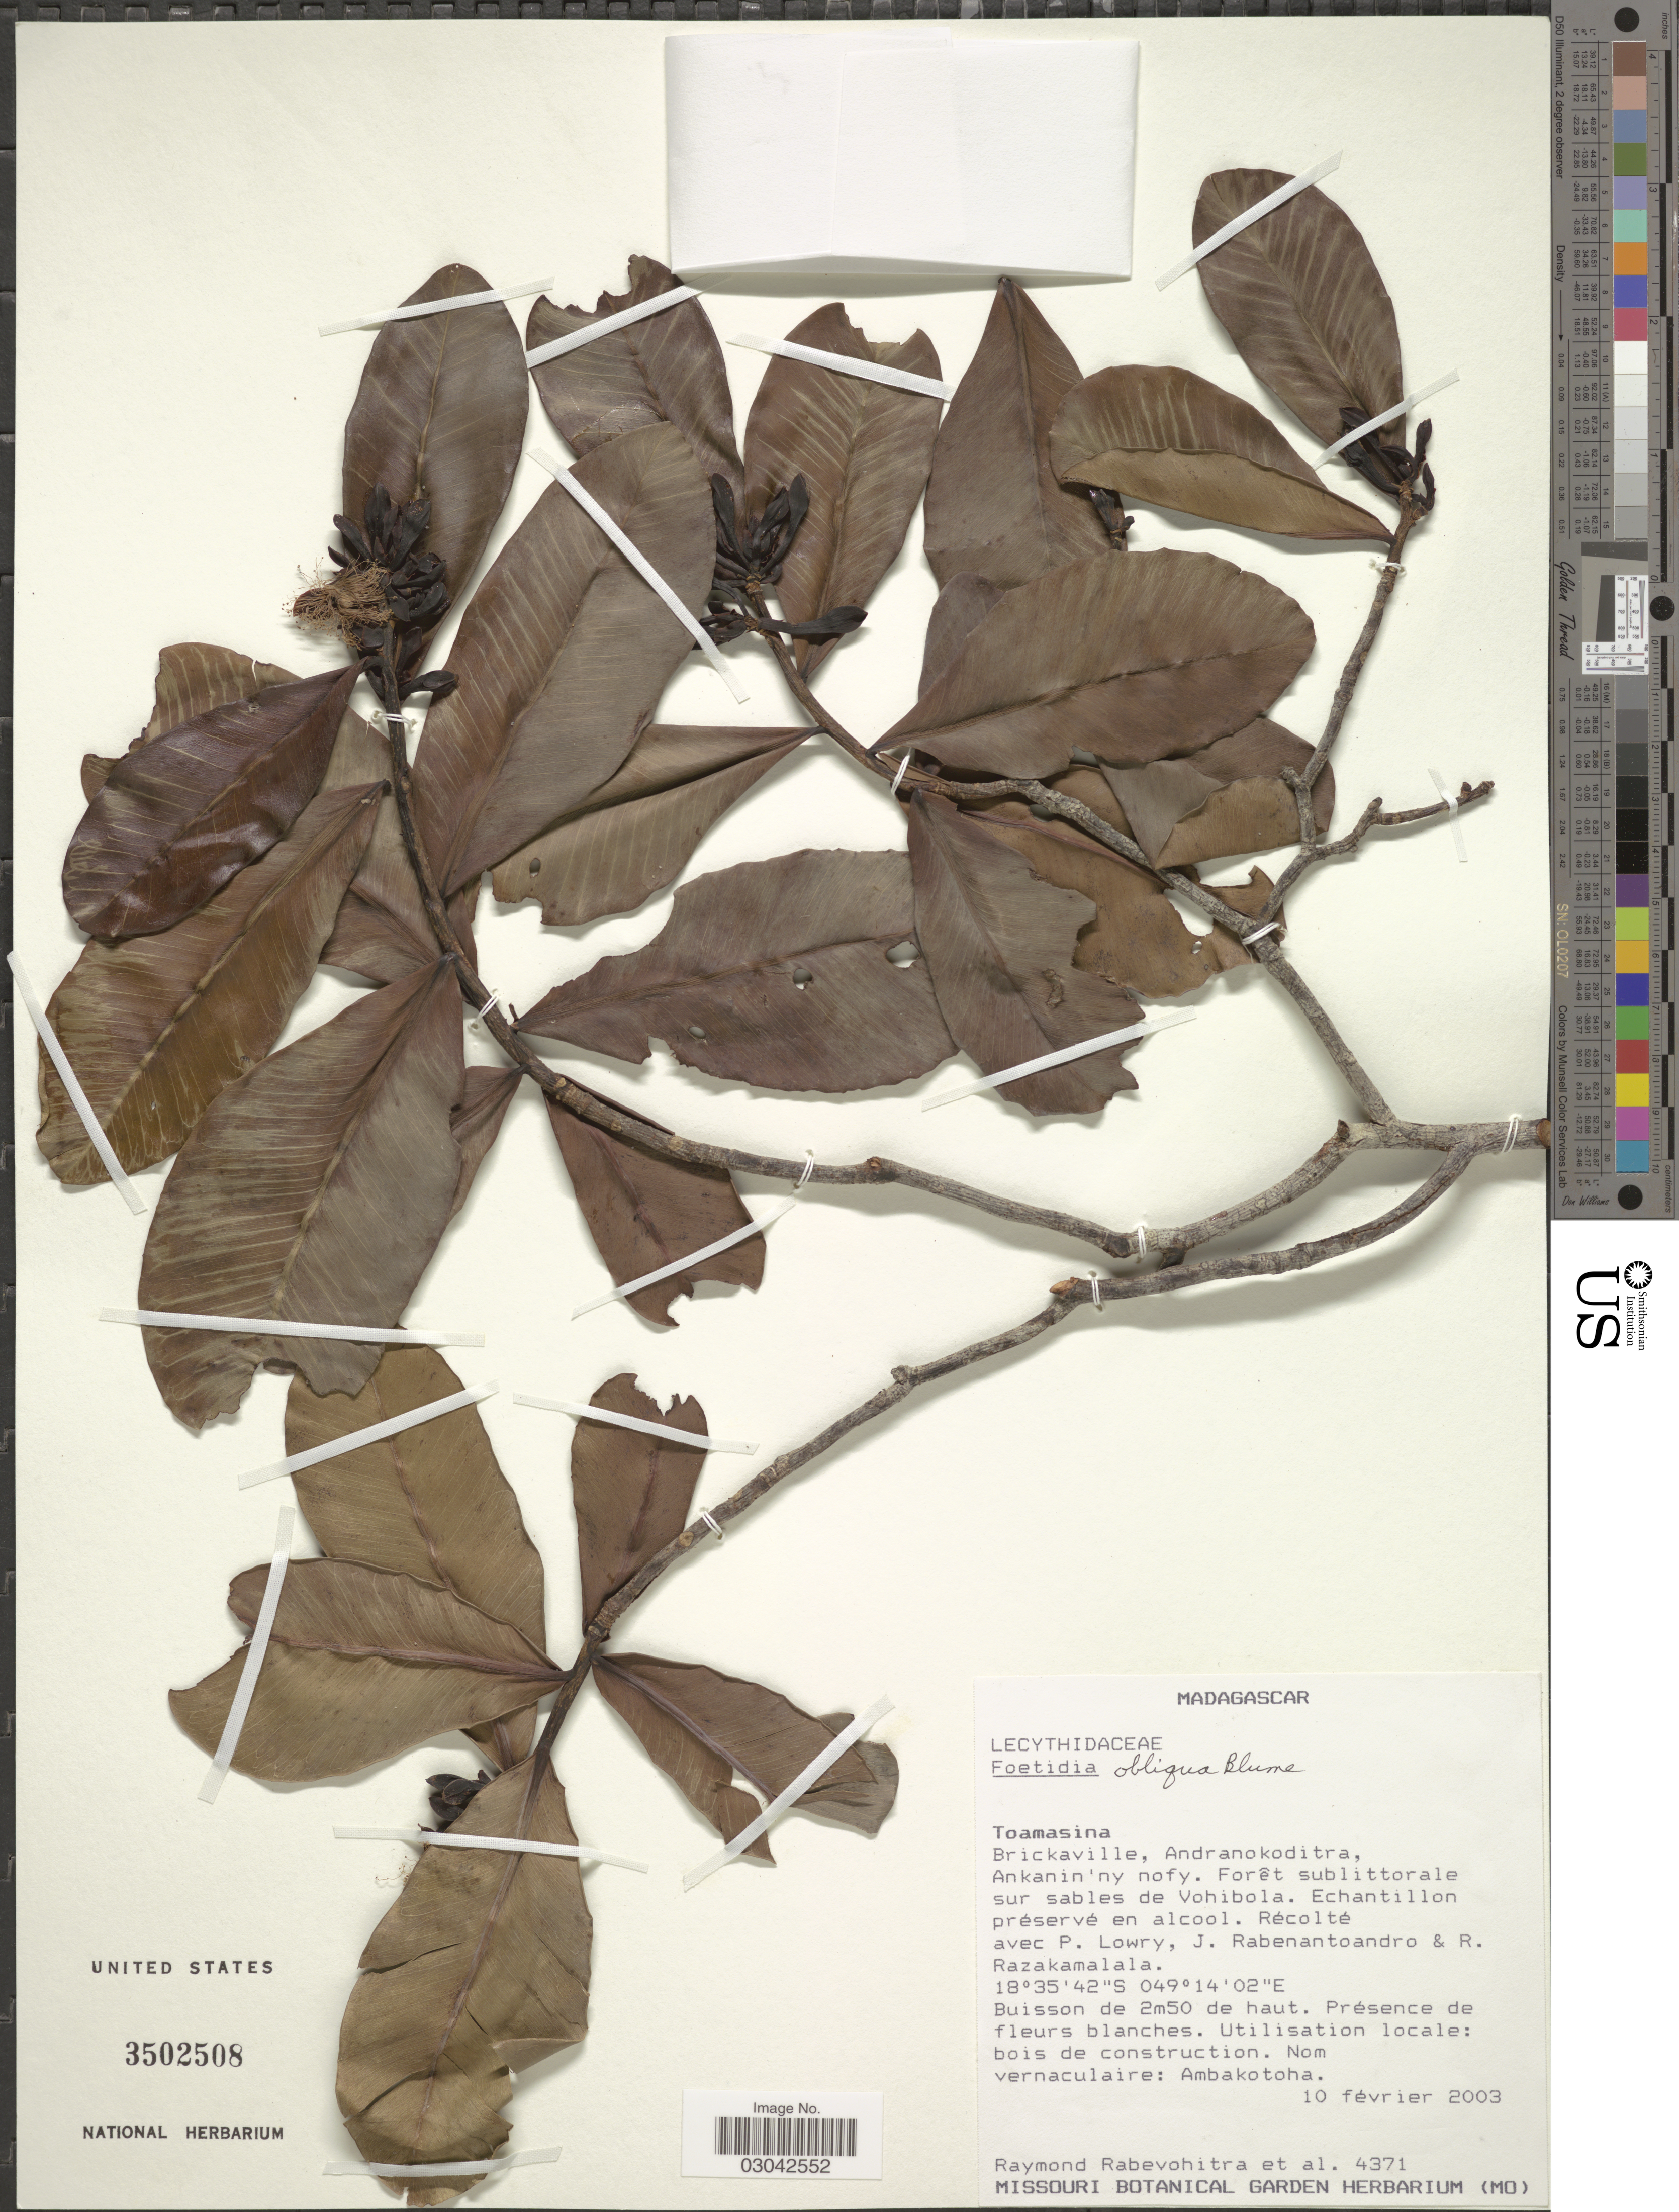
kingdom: Plantae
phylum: Tracheophyta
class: Magnoliopsida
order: Ericales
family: Lecythidaceae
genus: Foetidia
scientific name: Foetidia obliqua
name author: Blume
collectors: R. Rabevohitra, P. Lowry, J. Rabenantoandro & R. Razakamalala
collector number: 4371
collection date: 2003-02-10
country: Madagascar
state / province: Atsinanana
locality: Brickaville, Andranokoditra, Ankanin'ny nofy. Sur sables de Vohibola.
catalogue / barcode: US 3502508